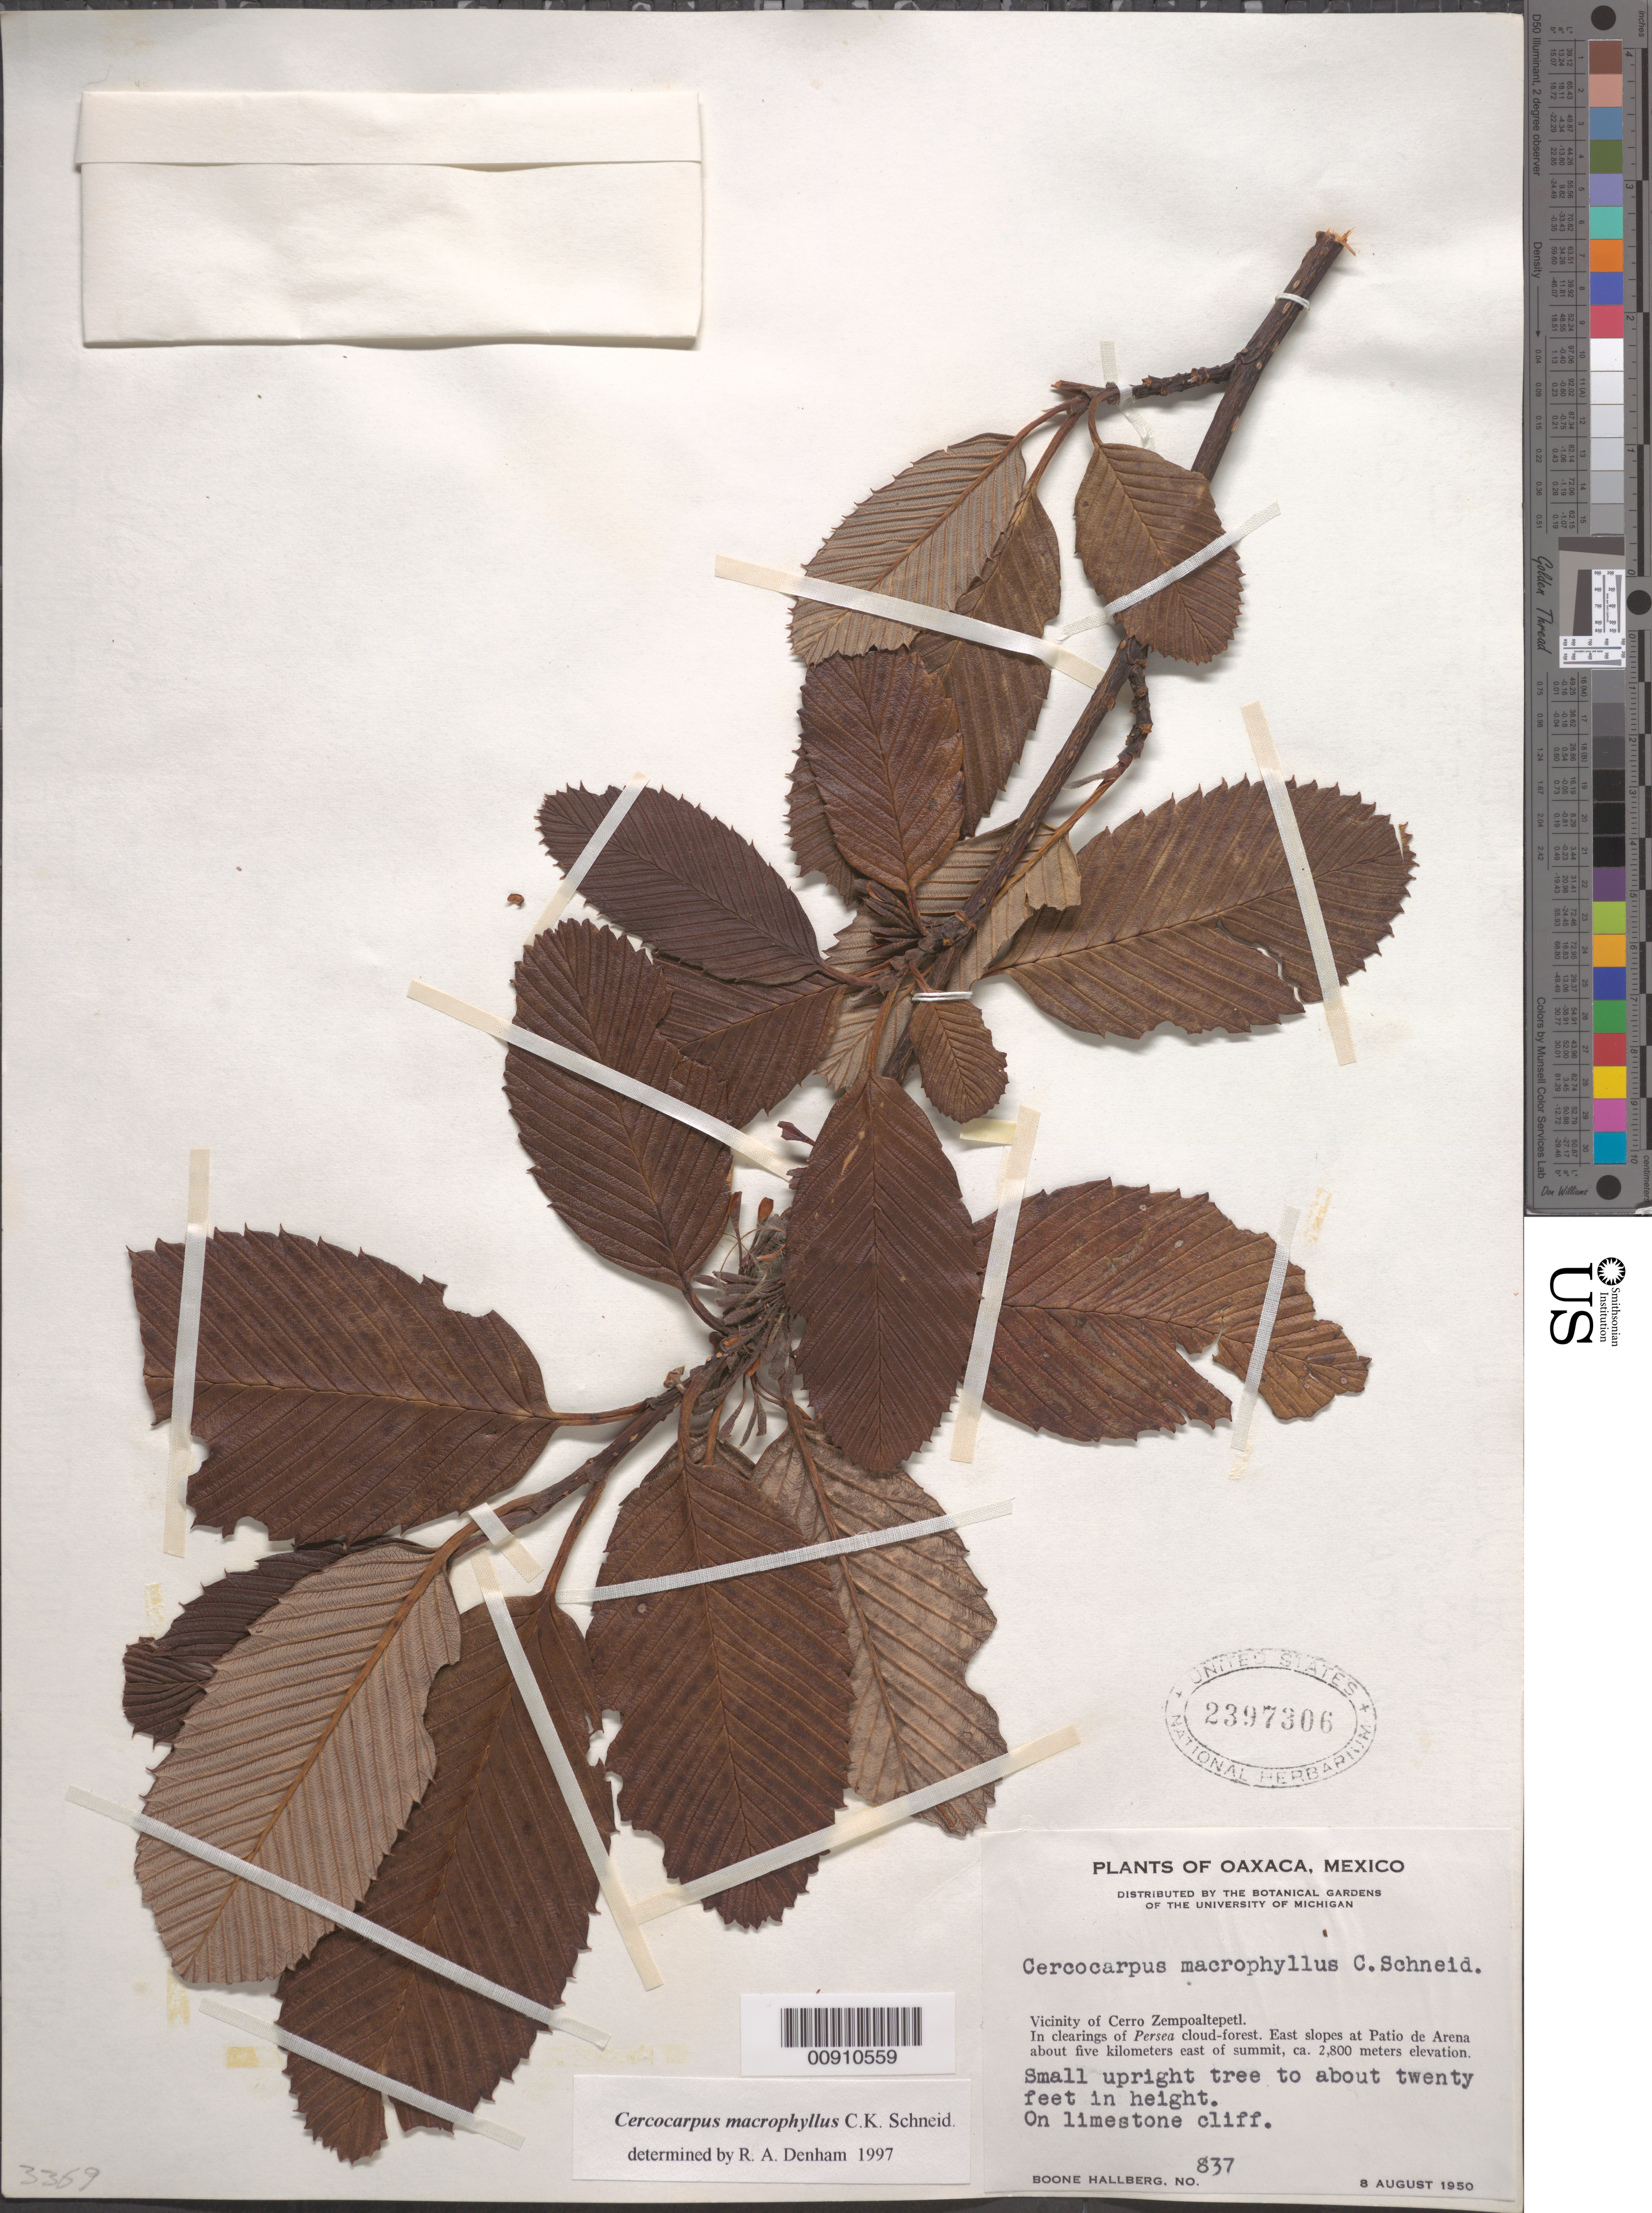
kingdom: Plantae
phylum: Tracheophyta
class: Magnoliopsida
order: Rosales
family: Rosaceae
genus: Cercocarpus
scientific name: Cercocarpus macrophyllus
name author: C.K. Schneid.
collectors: B. Hallberg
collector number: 837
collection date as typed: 08 Aug 1950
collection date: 1950-08-08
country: Mexico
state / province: Oaxaca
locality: Vicinity of Cerro Zempoaltepetl. East slopes at Patio de Arena about five kilometers east of summit.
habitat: On limestone cliff. In clearings of Persea cloud-forest.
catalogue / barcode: US 2397306